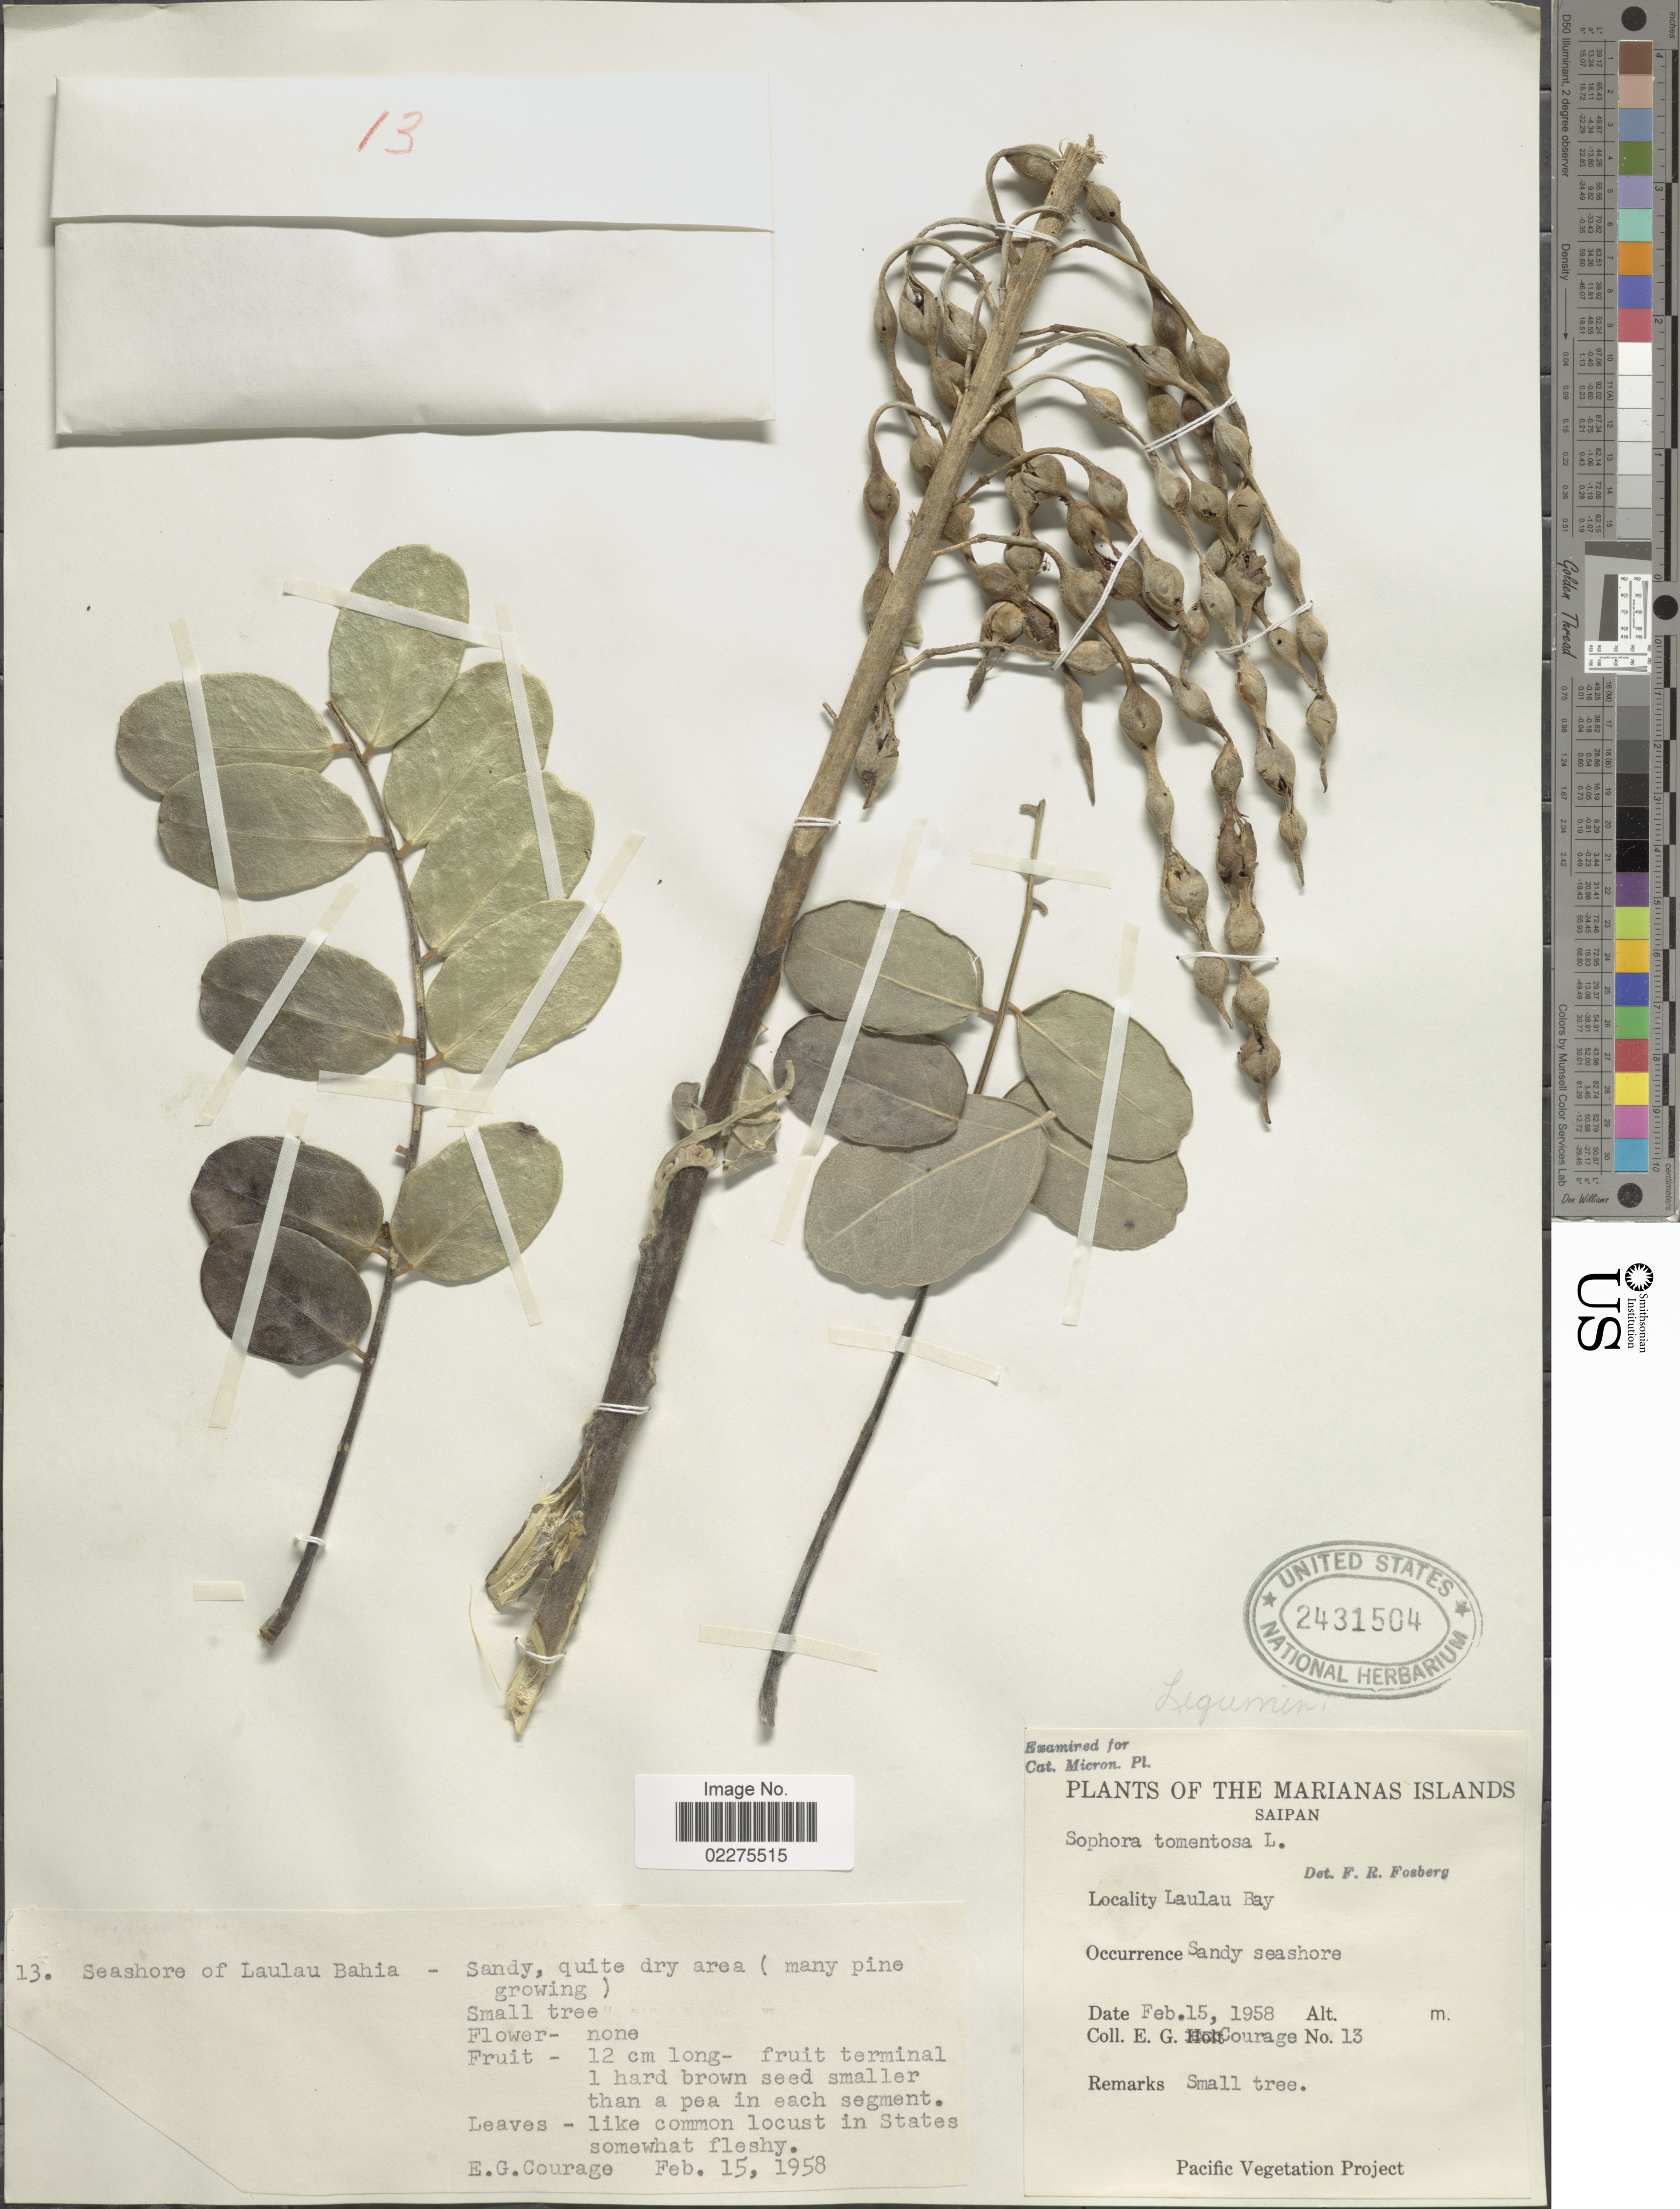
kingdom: Plantae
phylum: Tracheophyta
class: Magnoliopsida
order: Fabales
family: Fabaceae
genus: Sophora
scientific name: Sophora tomentosa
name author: L.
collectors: E. Courage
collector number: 13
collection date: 1958-02-15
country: Northern Mariana Islands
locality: Marianas Islands. Saipan. Laulau Bay. Seashore of Laulau Bahia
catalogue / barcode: US 2431504